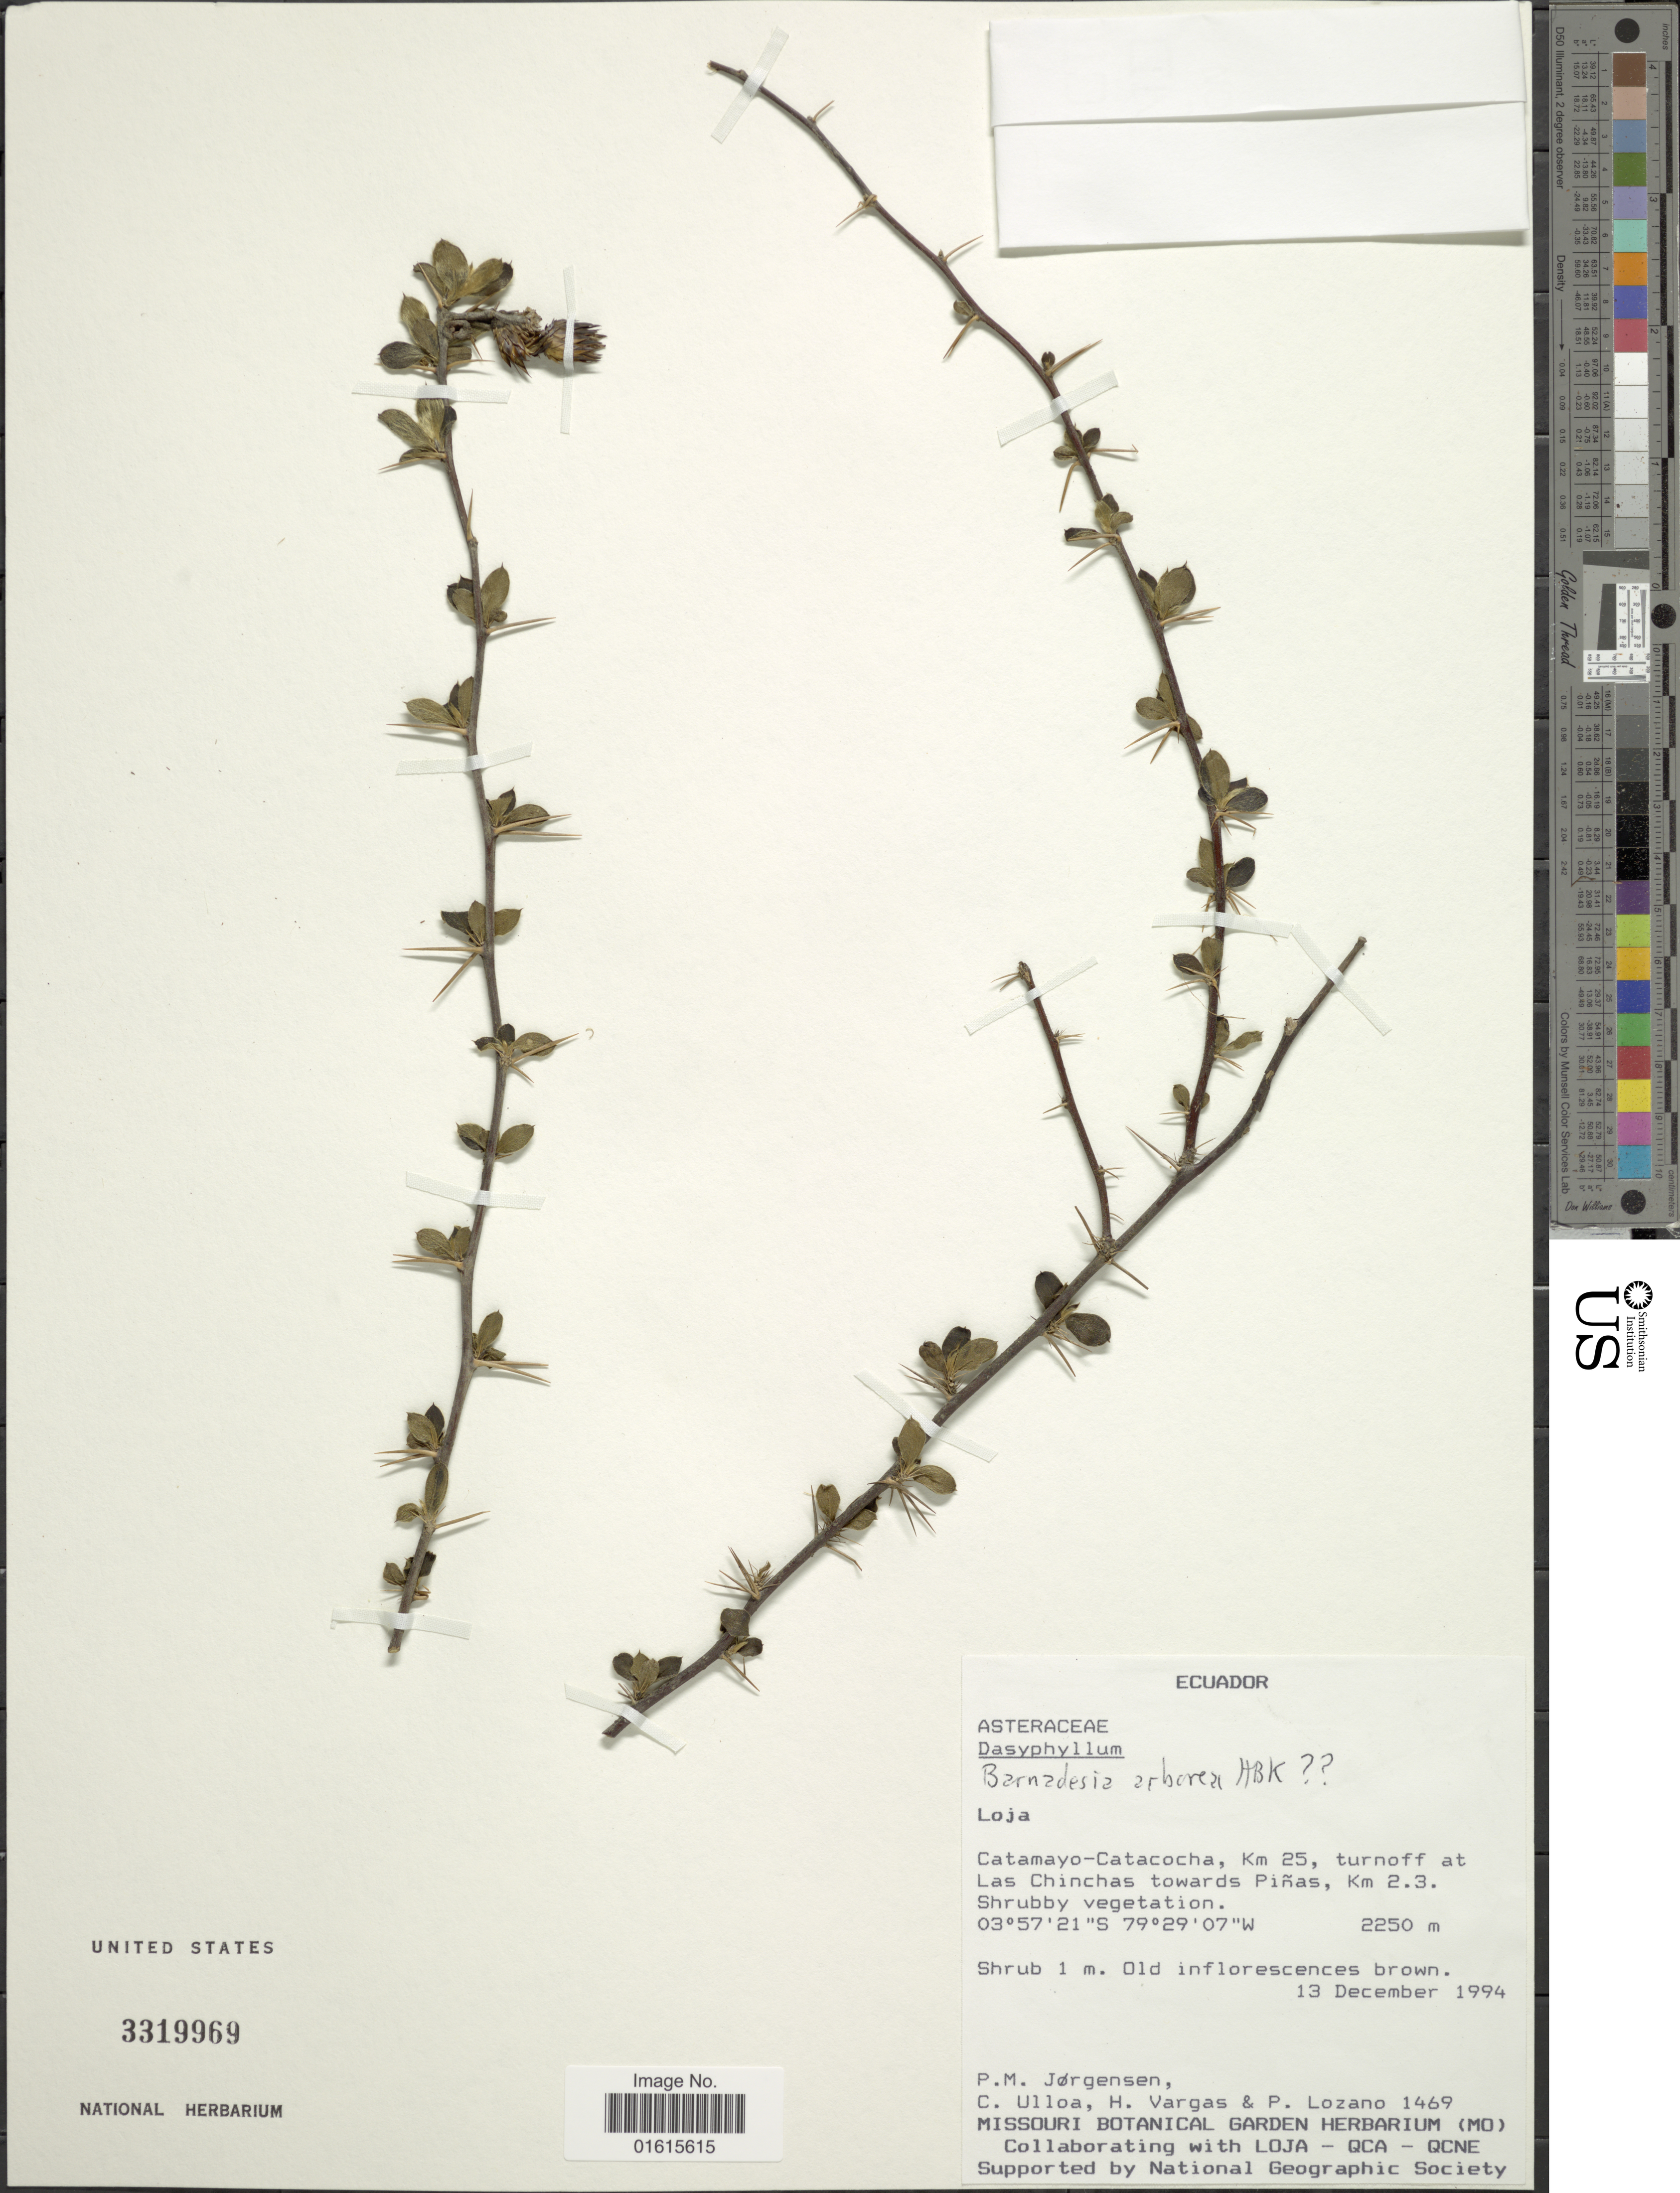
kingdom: Plantae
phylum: Tracheophyta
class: Magnoliopsida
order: Asterales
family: Asteraceae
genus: Barnadesia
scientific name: Barnadesia arborea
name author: Kunth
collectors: P. M. Jørgensen, C. Ulloa, H. Vargas & P. Lozano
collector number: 1469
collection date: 1994-12-13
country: Ecuador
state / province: Loja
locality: Catamayo-Catacocha, km 25, turnoff at Las Chincas towards Pinas, km 2.3 shrubby vegetation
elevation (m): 2250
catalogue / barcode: US 3319969